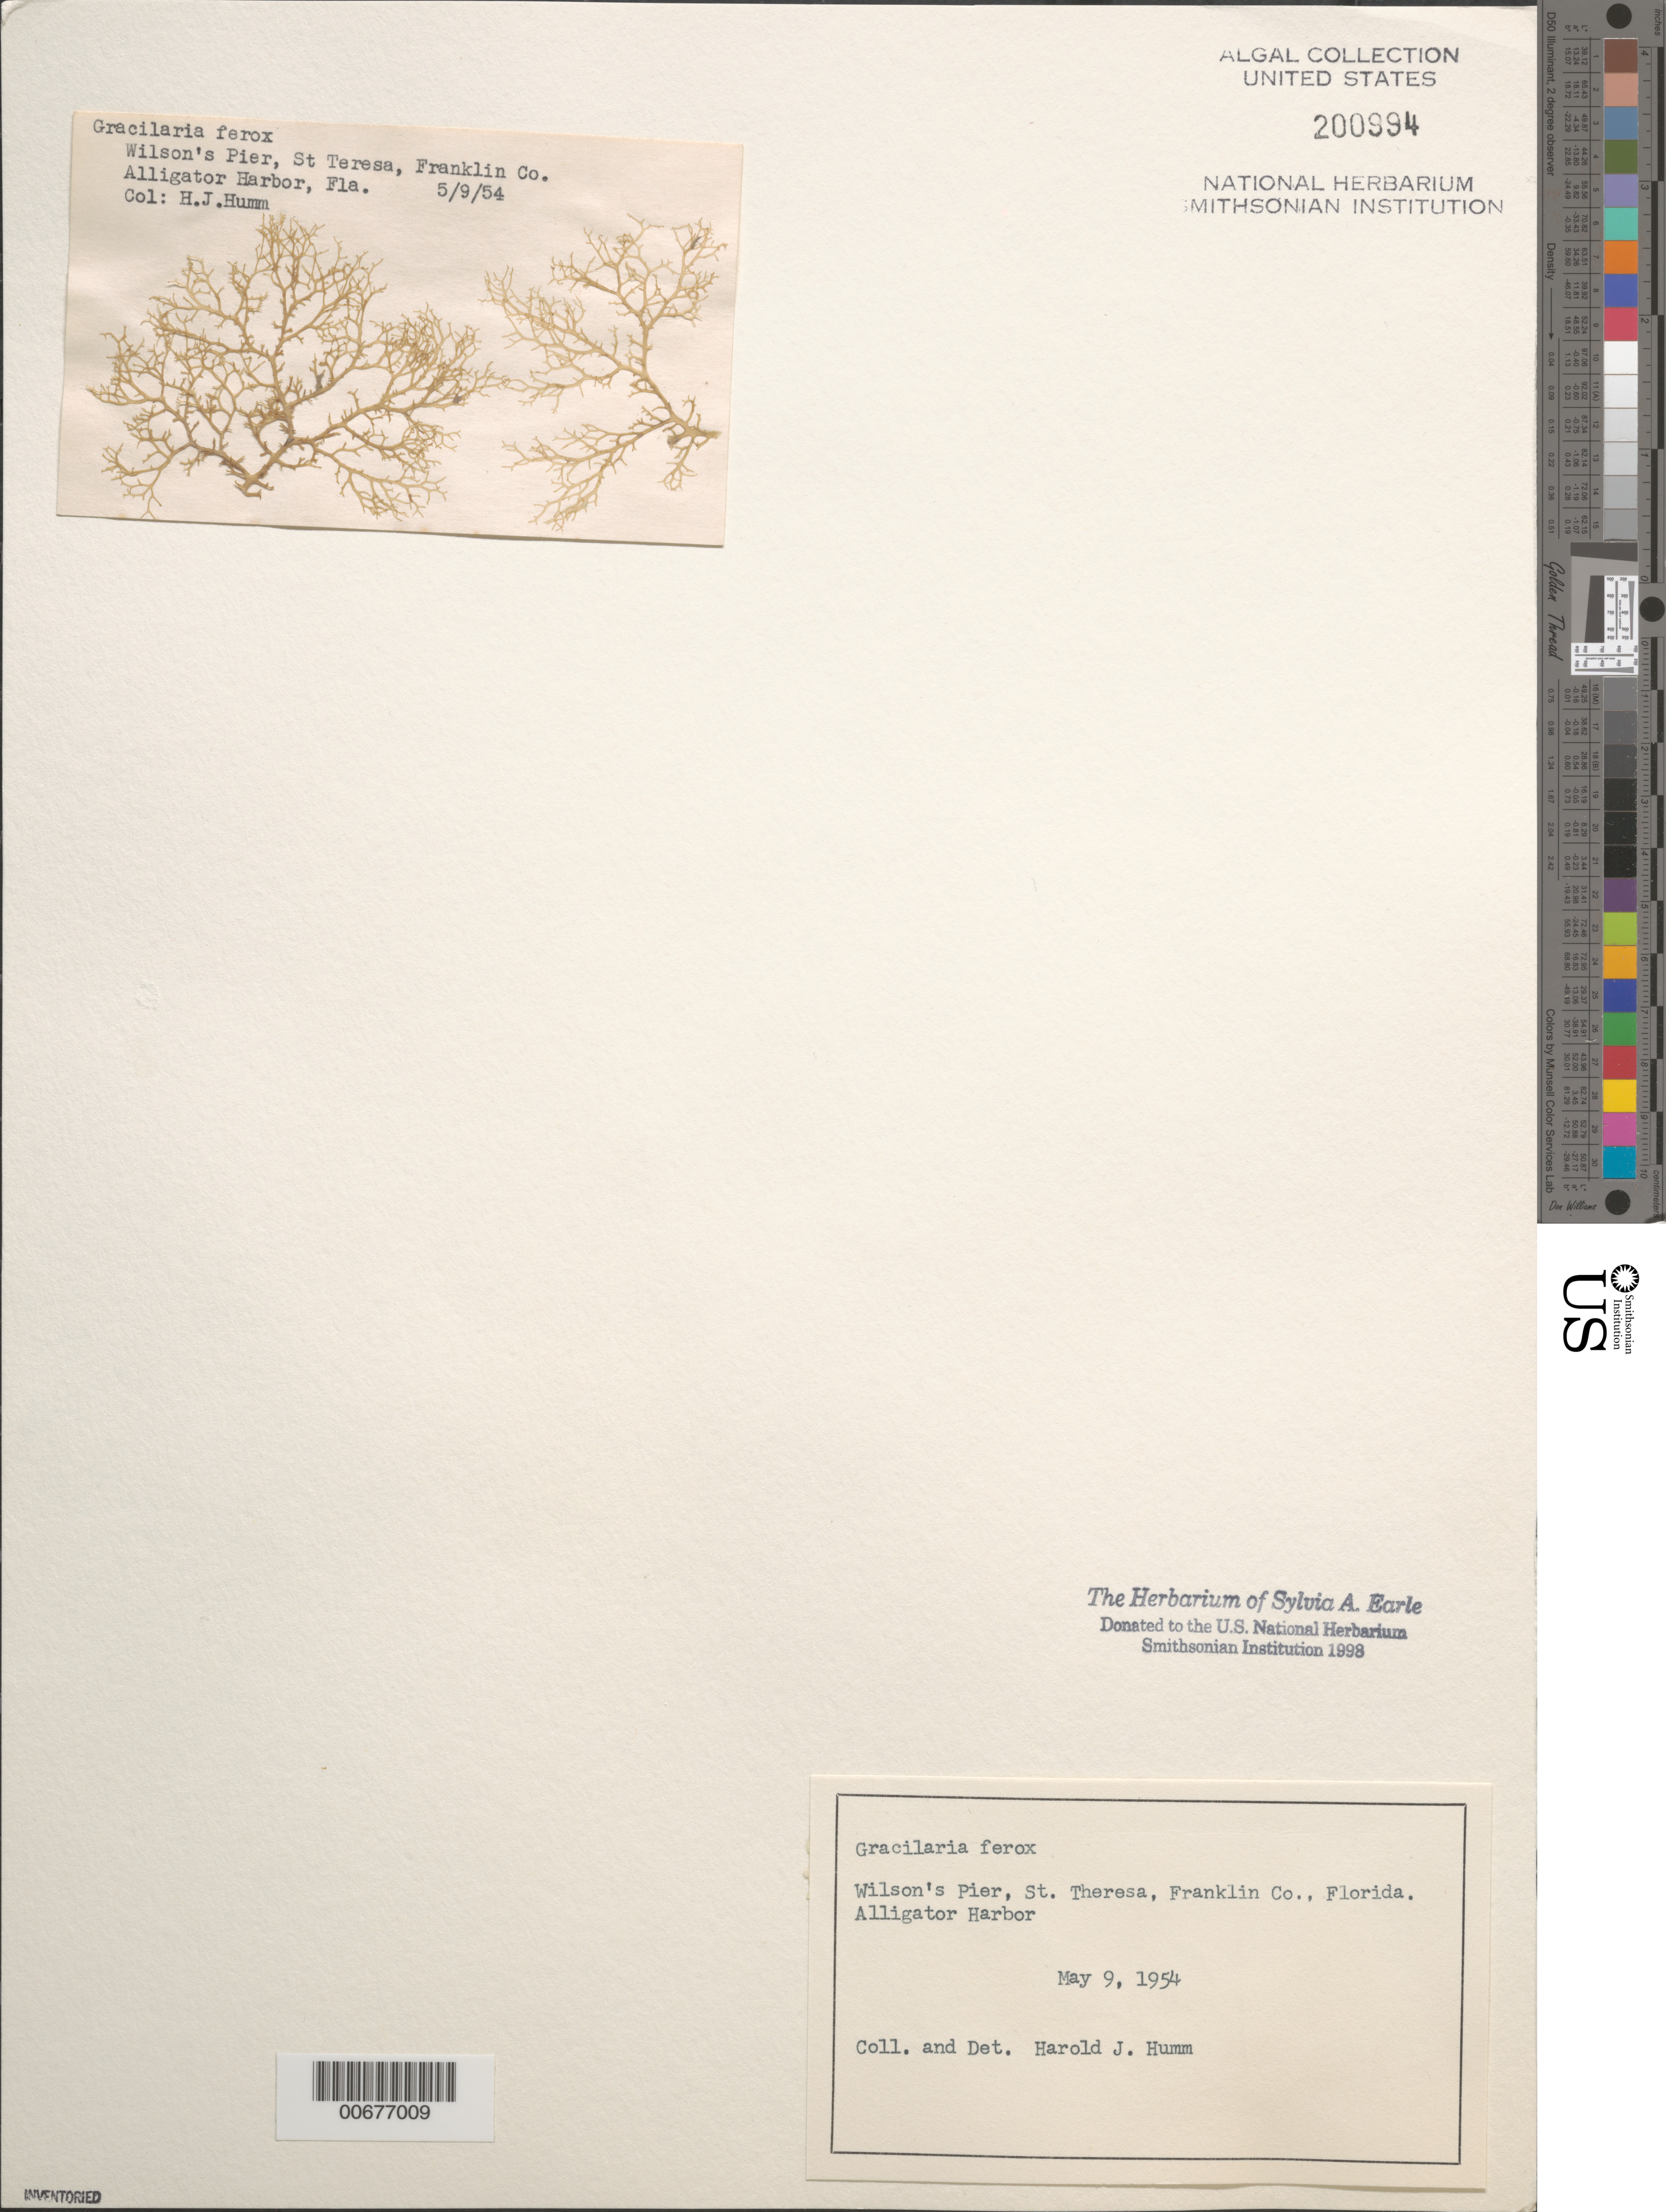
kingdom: Plantae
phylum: Rhodophyta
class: Florideophyceae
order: Gracilariales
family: Gracilariaceae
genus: Gracilaria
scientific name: Gracilaria ferox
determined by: Humm, Harold J.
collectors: H. J. Humm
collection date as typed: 09 May 1954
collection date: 1954-05-09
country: United States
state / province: Florida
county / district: Franklin County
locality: Wilson's Pier, St. Theresa, Alligator Harbor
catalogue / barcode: US 200994